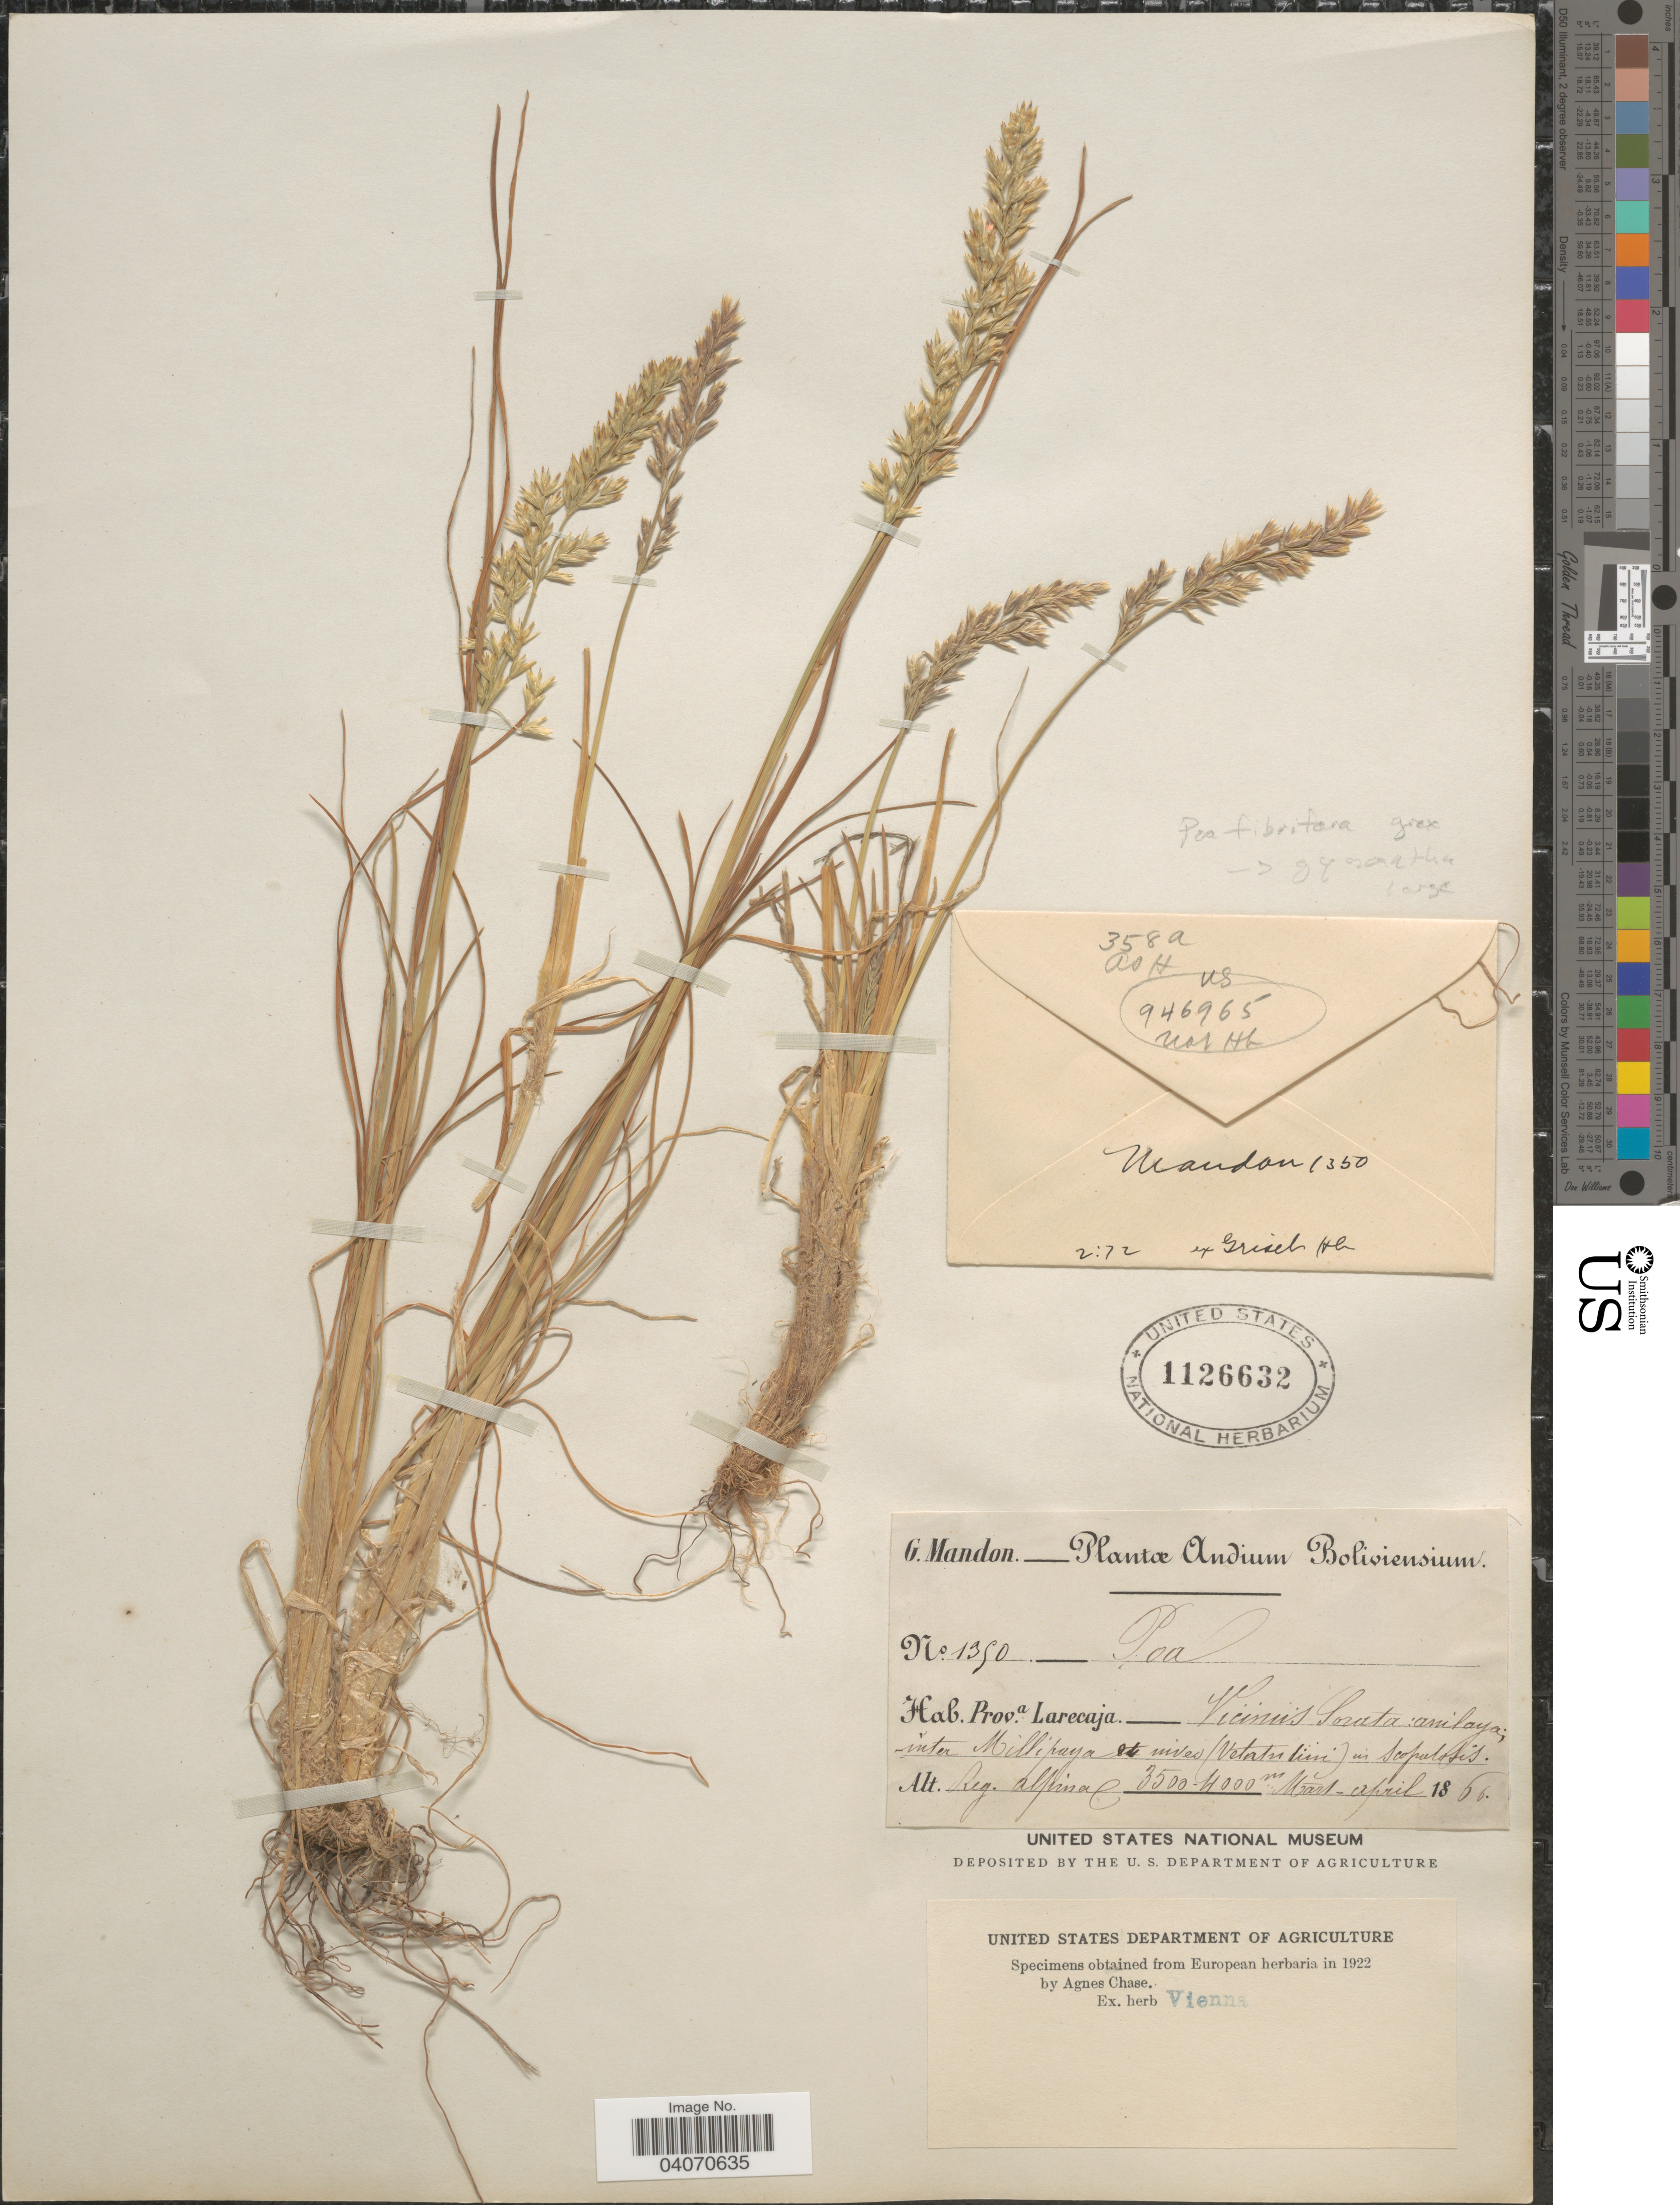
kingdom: Plantae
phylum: Tracheophyta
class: Liliopsida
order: Poales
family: Poaceae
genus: Poa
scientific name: Poa gymnantha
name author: Pilg.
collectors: G. Mandon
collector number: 1350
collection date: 1866-03/1866-04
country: Bolivia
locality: Andium Boliviensium. Prova. Larecaja. - Viciniis Sorata :anilaya; inter Millipaya et nivea in scopulosis. Reg. alpina.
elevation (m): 3500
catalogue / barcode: US 1126632